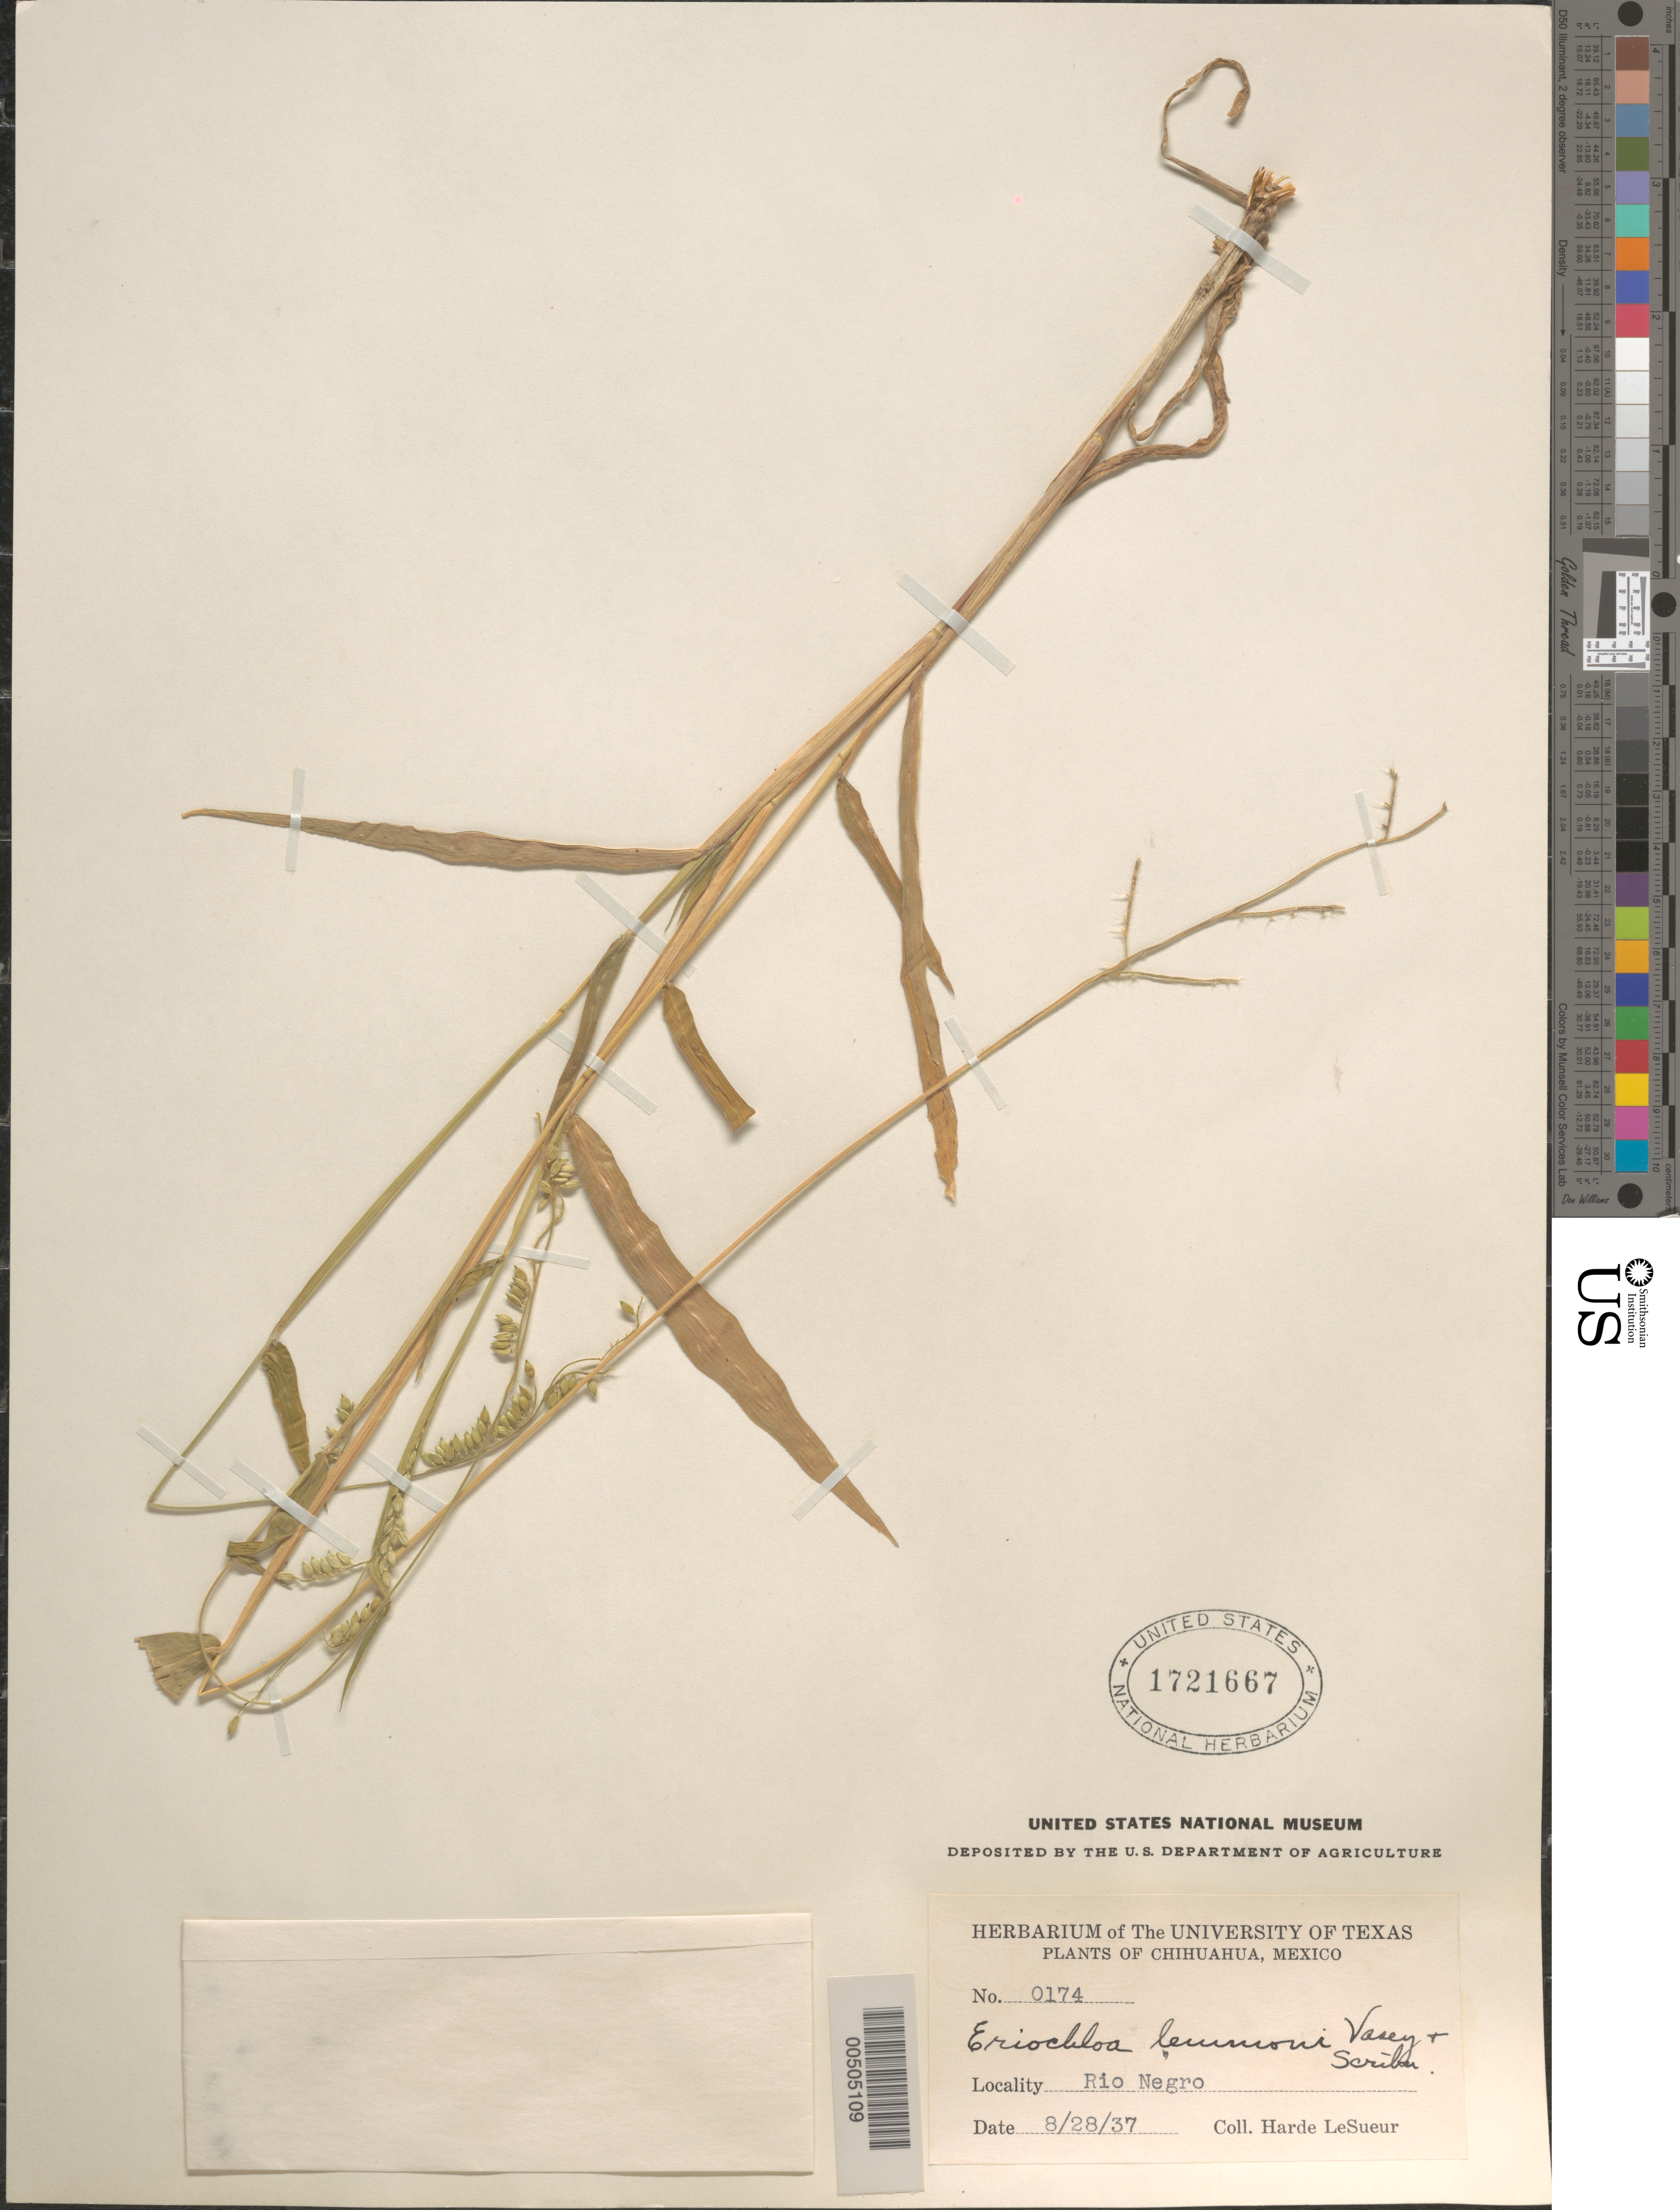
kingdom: Plantae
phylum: Tracheophyta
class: Liliopsida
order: Poales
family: Poaceae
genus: Eriochloa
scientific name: Eriochloa lemmonii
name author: Vasey & Scribn.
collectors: D. H. LeSueur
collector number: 0174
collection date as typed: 28 Aug 1937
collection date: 1937-08-28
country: Mexico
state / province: Chihuahua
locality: Rio Negro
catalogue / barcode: US 1721667